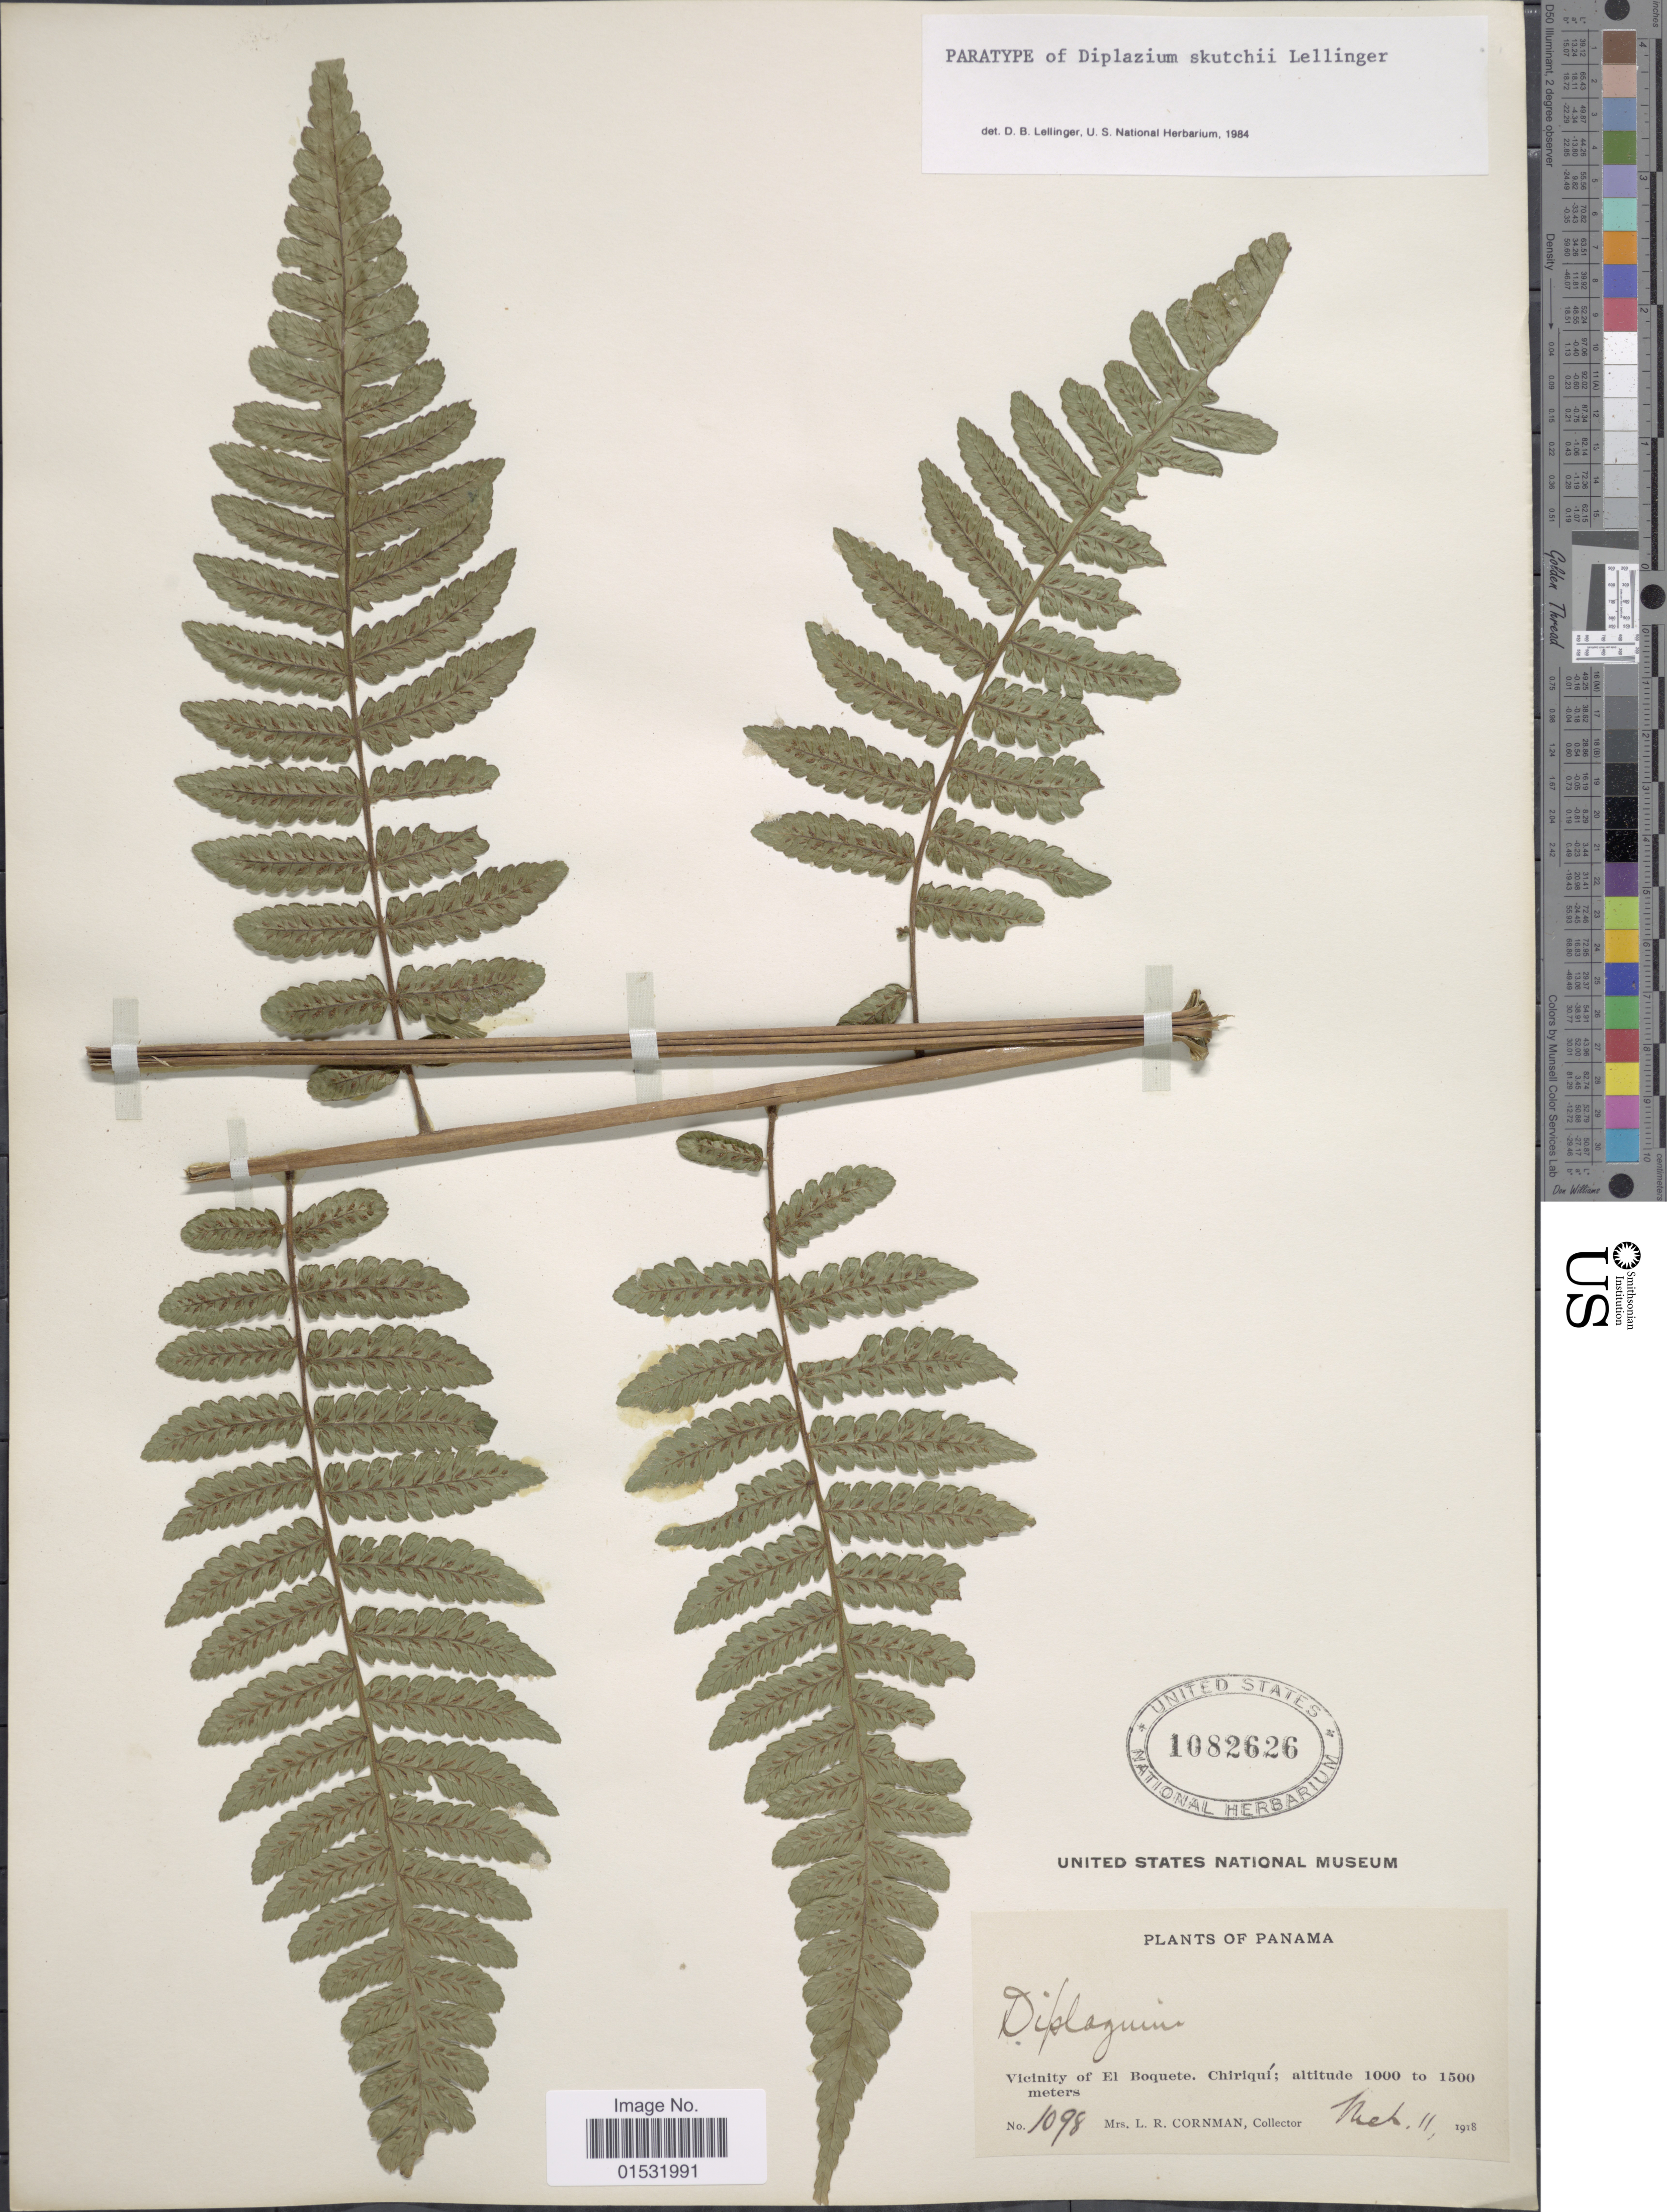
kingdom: Plantae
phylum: Tracheophyta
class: Polypodiopsida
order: Polypodiales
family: Athyriaceae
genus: Diplazium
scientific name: Diplazium skutchii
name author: Lellinger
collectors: L. Cornman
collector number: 1098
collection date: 1918-03-11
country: Panama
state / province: Chiriqui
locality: Vicinity of El Boquete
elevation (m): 1000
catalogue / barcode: US 1082626